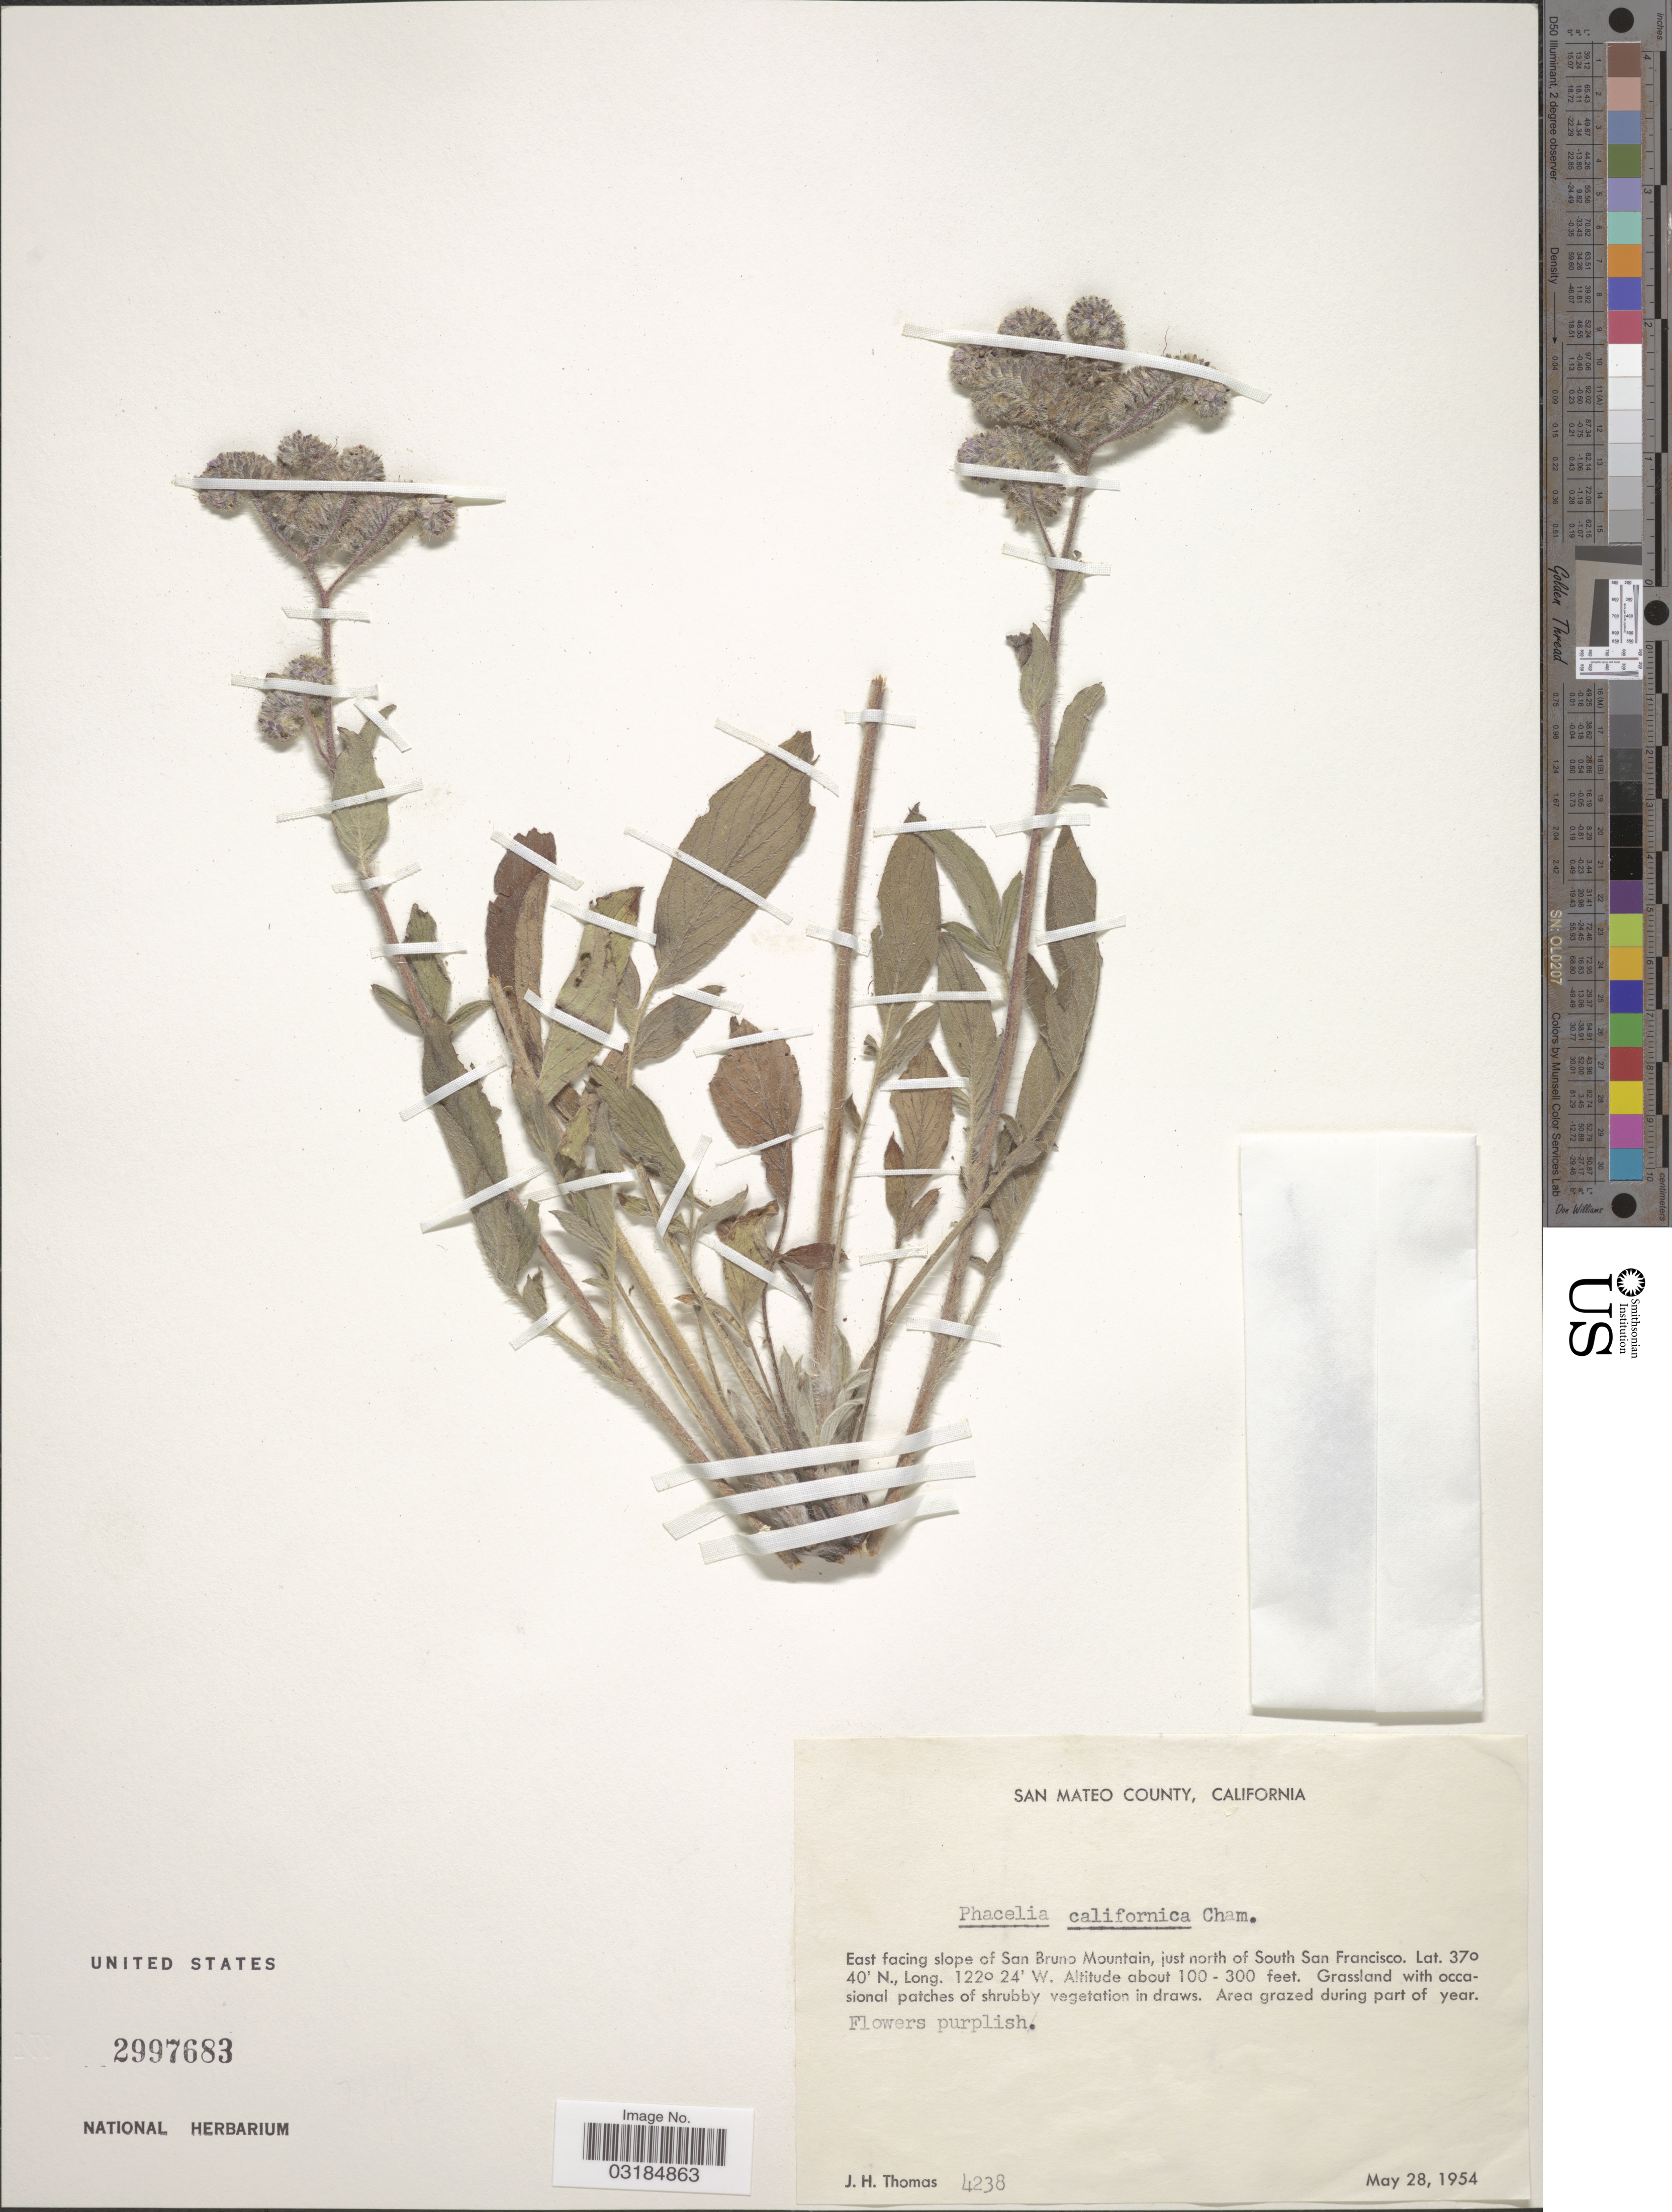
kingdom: Plantae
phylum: Tracheophyta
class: Magnoliopsida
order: Boraginales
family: Hydrophyllaceae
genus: Phacelia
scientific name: Phacelia californica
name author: Cham.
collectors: J. H. Thomas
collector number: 4238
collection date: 1954-05-28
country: United States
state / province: California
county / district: San Mateo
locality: San Mateo County, East facing slope of San Bruno Mountain, just north of South San Francisco.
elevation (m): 30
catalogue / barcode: US 2997683